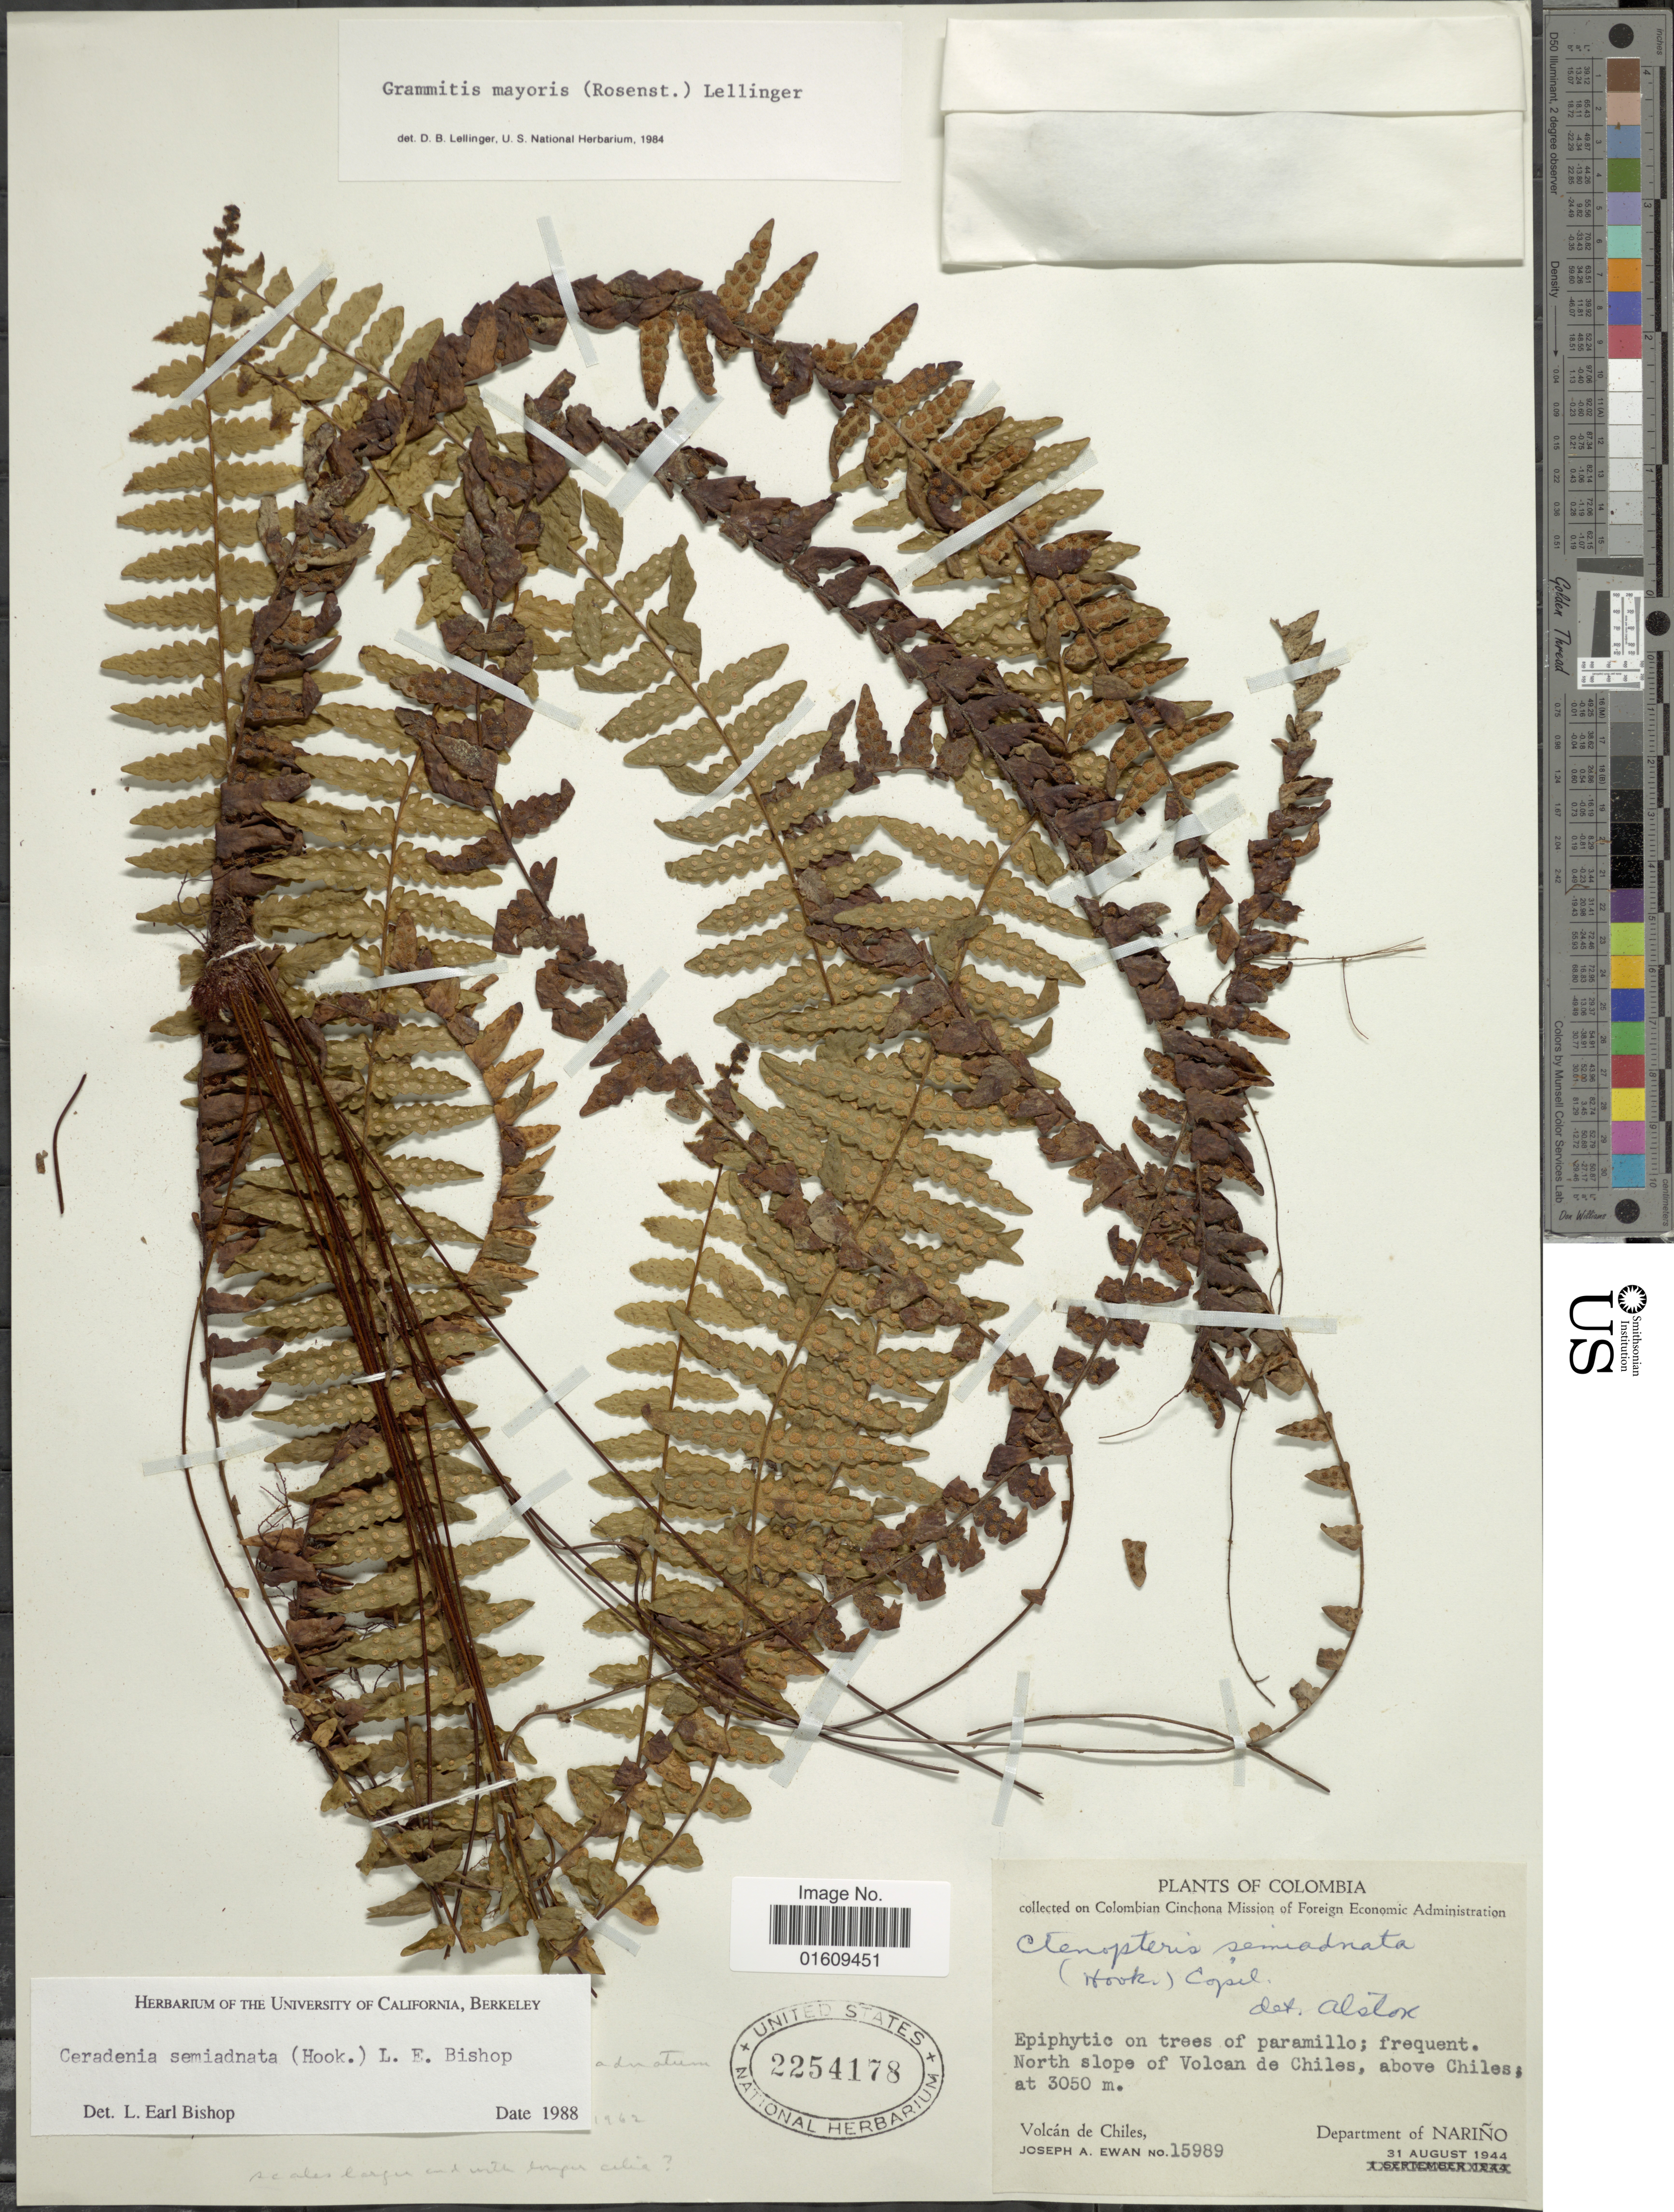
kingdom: Plantae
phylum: Tracheophyta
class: Polypodiopsida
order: Polypodiales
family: Polypodiaceae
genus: Ceradenia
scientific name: Ceradenia semiadnata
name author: (Hook.) L.E. Bishop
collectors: J. A. Ewan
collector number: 15989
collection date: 1944-08-31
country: Colombia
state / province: Nariño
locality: Colombia, North slope of Volcan de Chiles, above Chiles, Volcán de Chiles, Department of Nariño.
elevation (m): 3050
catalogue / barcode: US 2254178